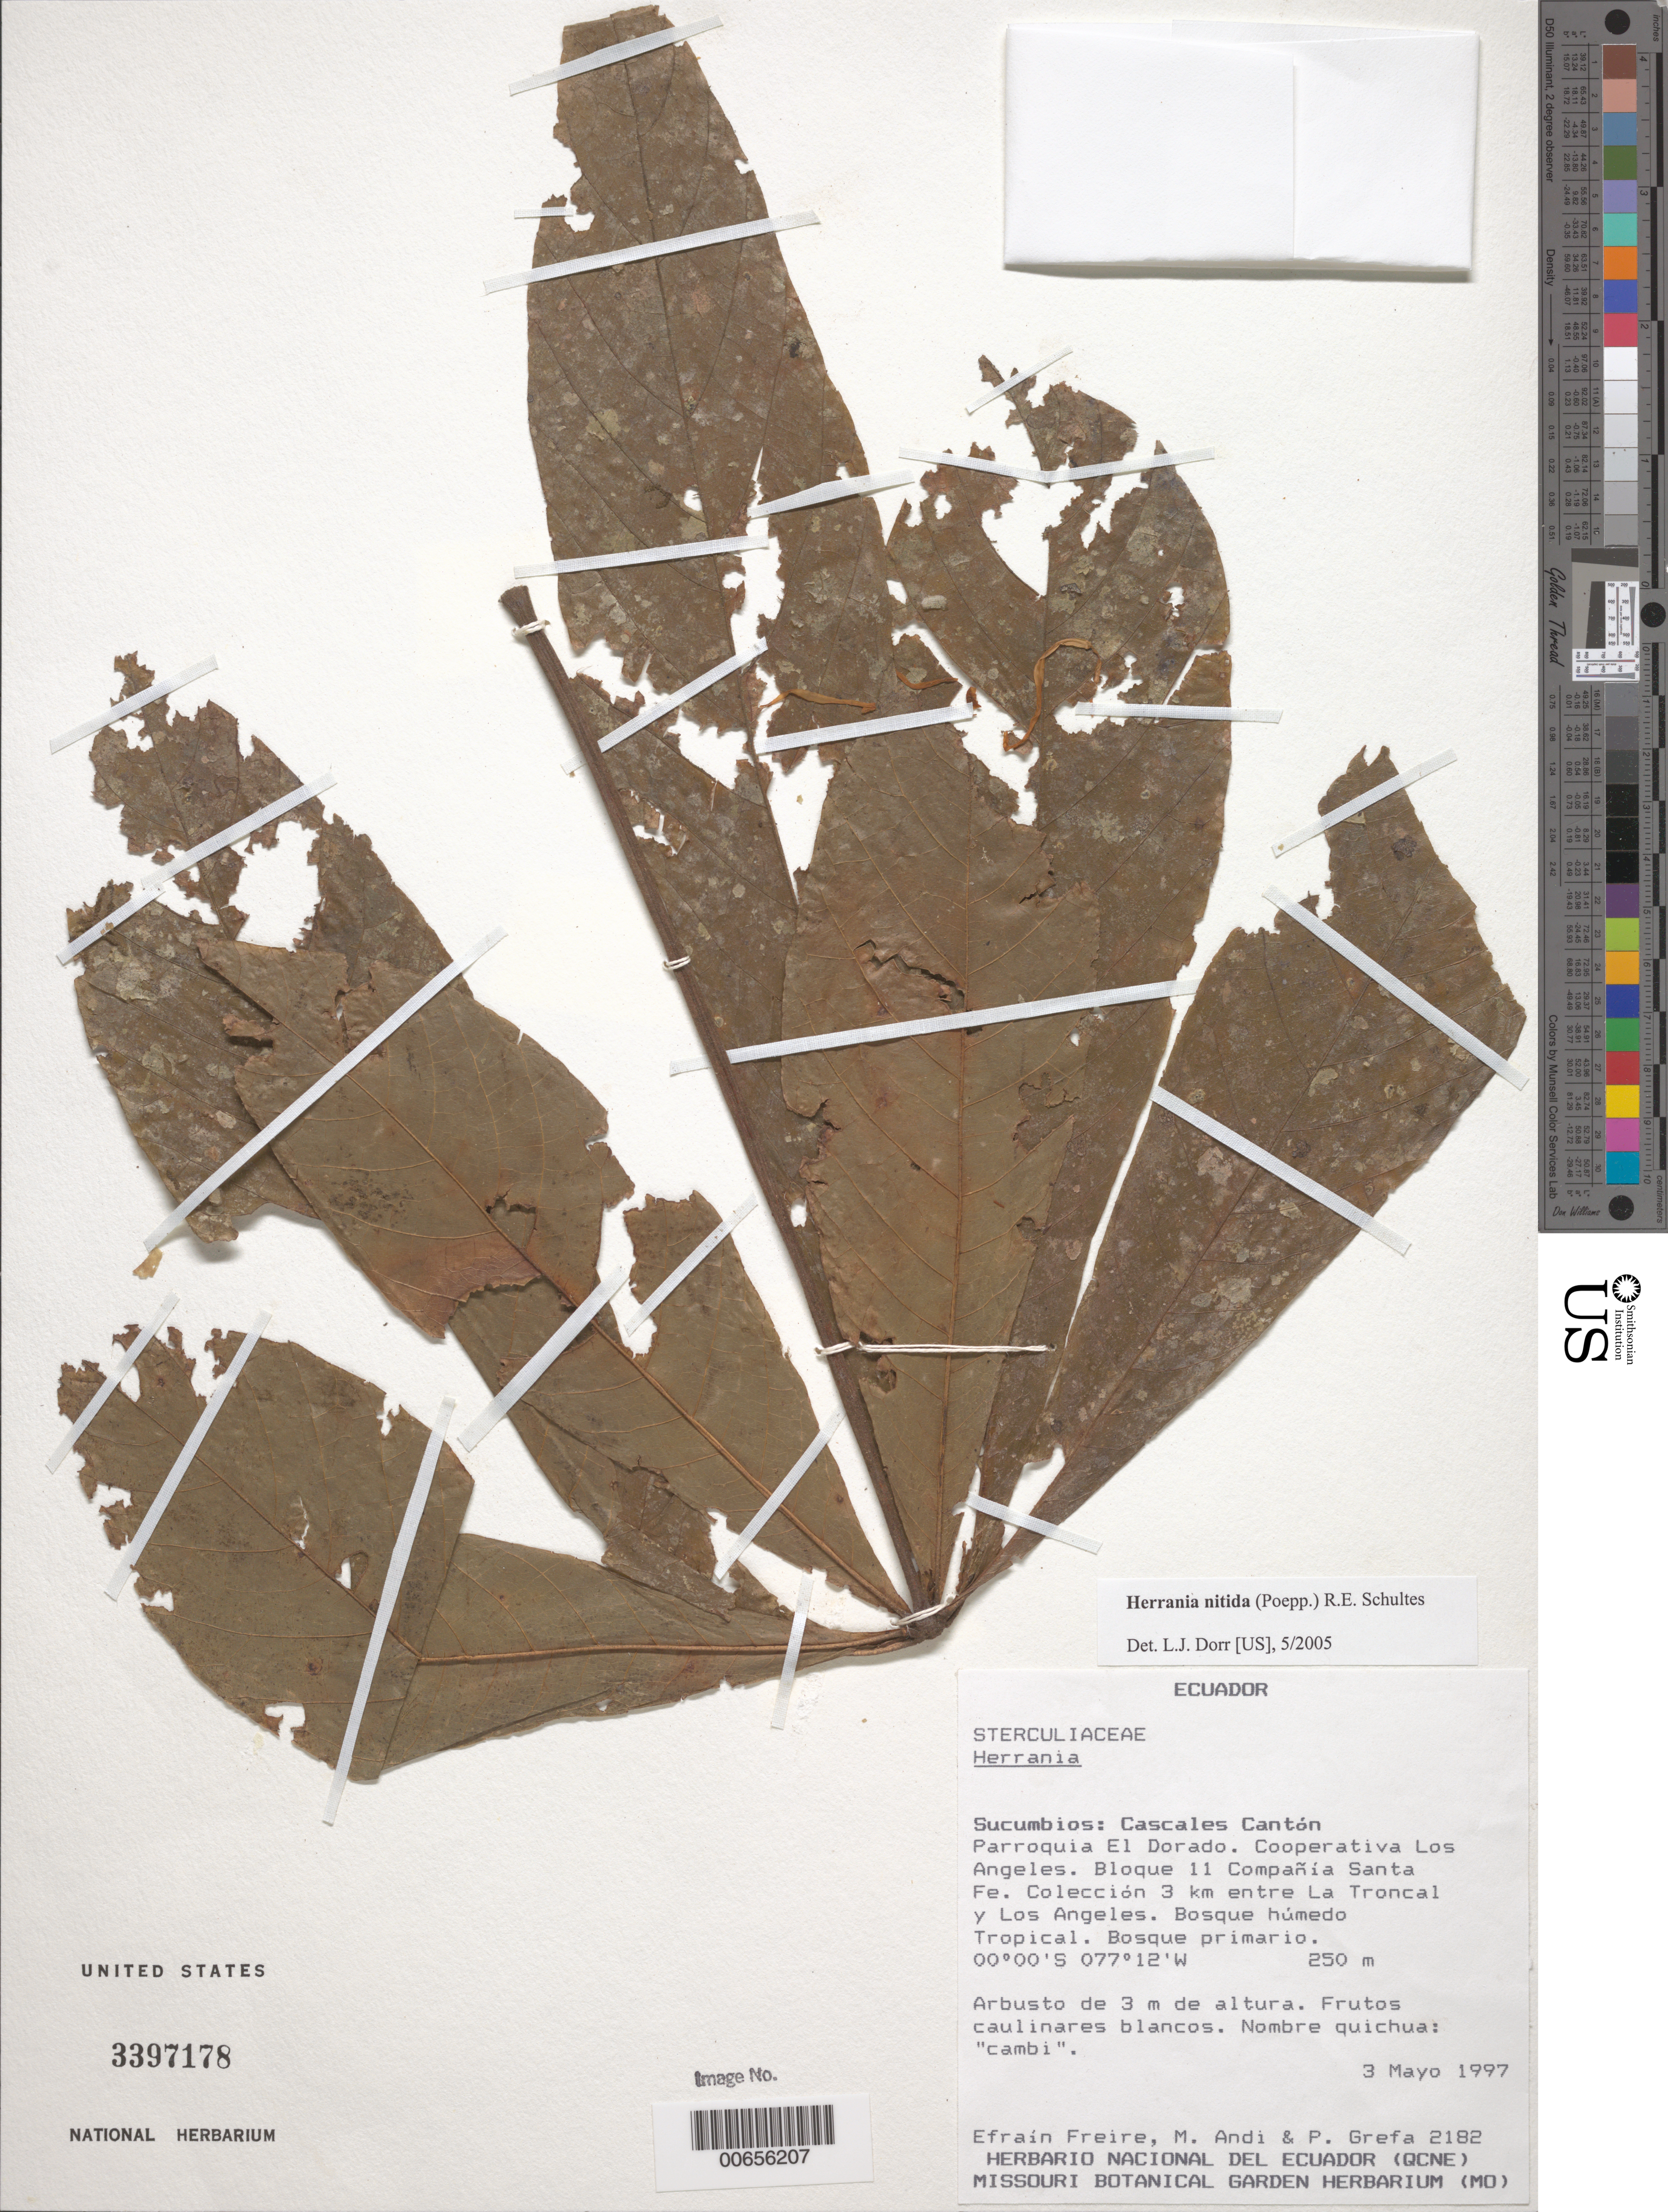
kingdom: Plantae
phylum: Tracheophyta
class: Magnoliopsida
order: Malvales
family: Malvaceae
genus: Herrania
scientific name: Herrania sp.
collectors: E. Freire, M. Andi & P. Grefa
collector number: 2182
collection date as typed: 03 May 1997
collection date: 1997-05-03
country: Ecuador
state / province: Sucumbíos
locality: Cascales Cantón. Parroquia El Dorado, Cooperative Los Angeles, Bloque 11 Campañia Santa Fe, colección 3 km entre La Troncal y Los Angeles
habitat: Bosque húmedo tropical. Bosque primario.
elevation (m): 250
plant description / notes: Common name: Cambi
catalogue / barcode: US 3397178